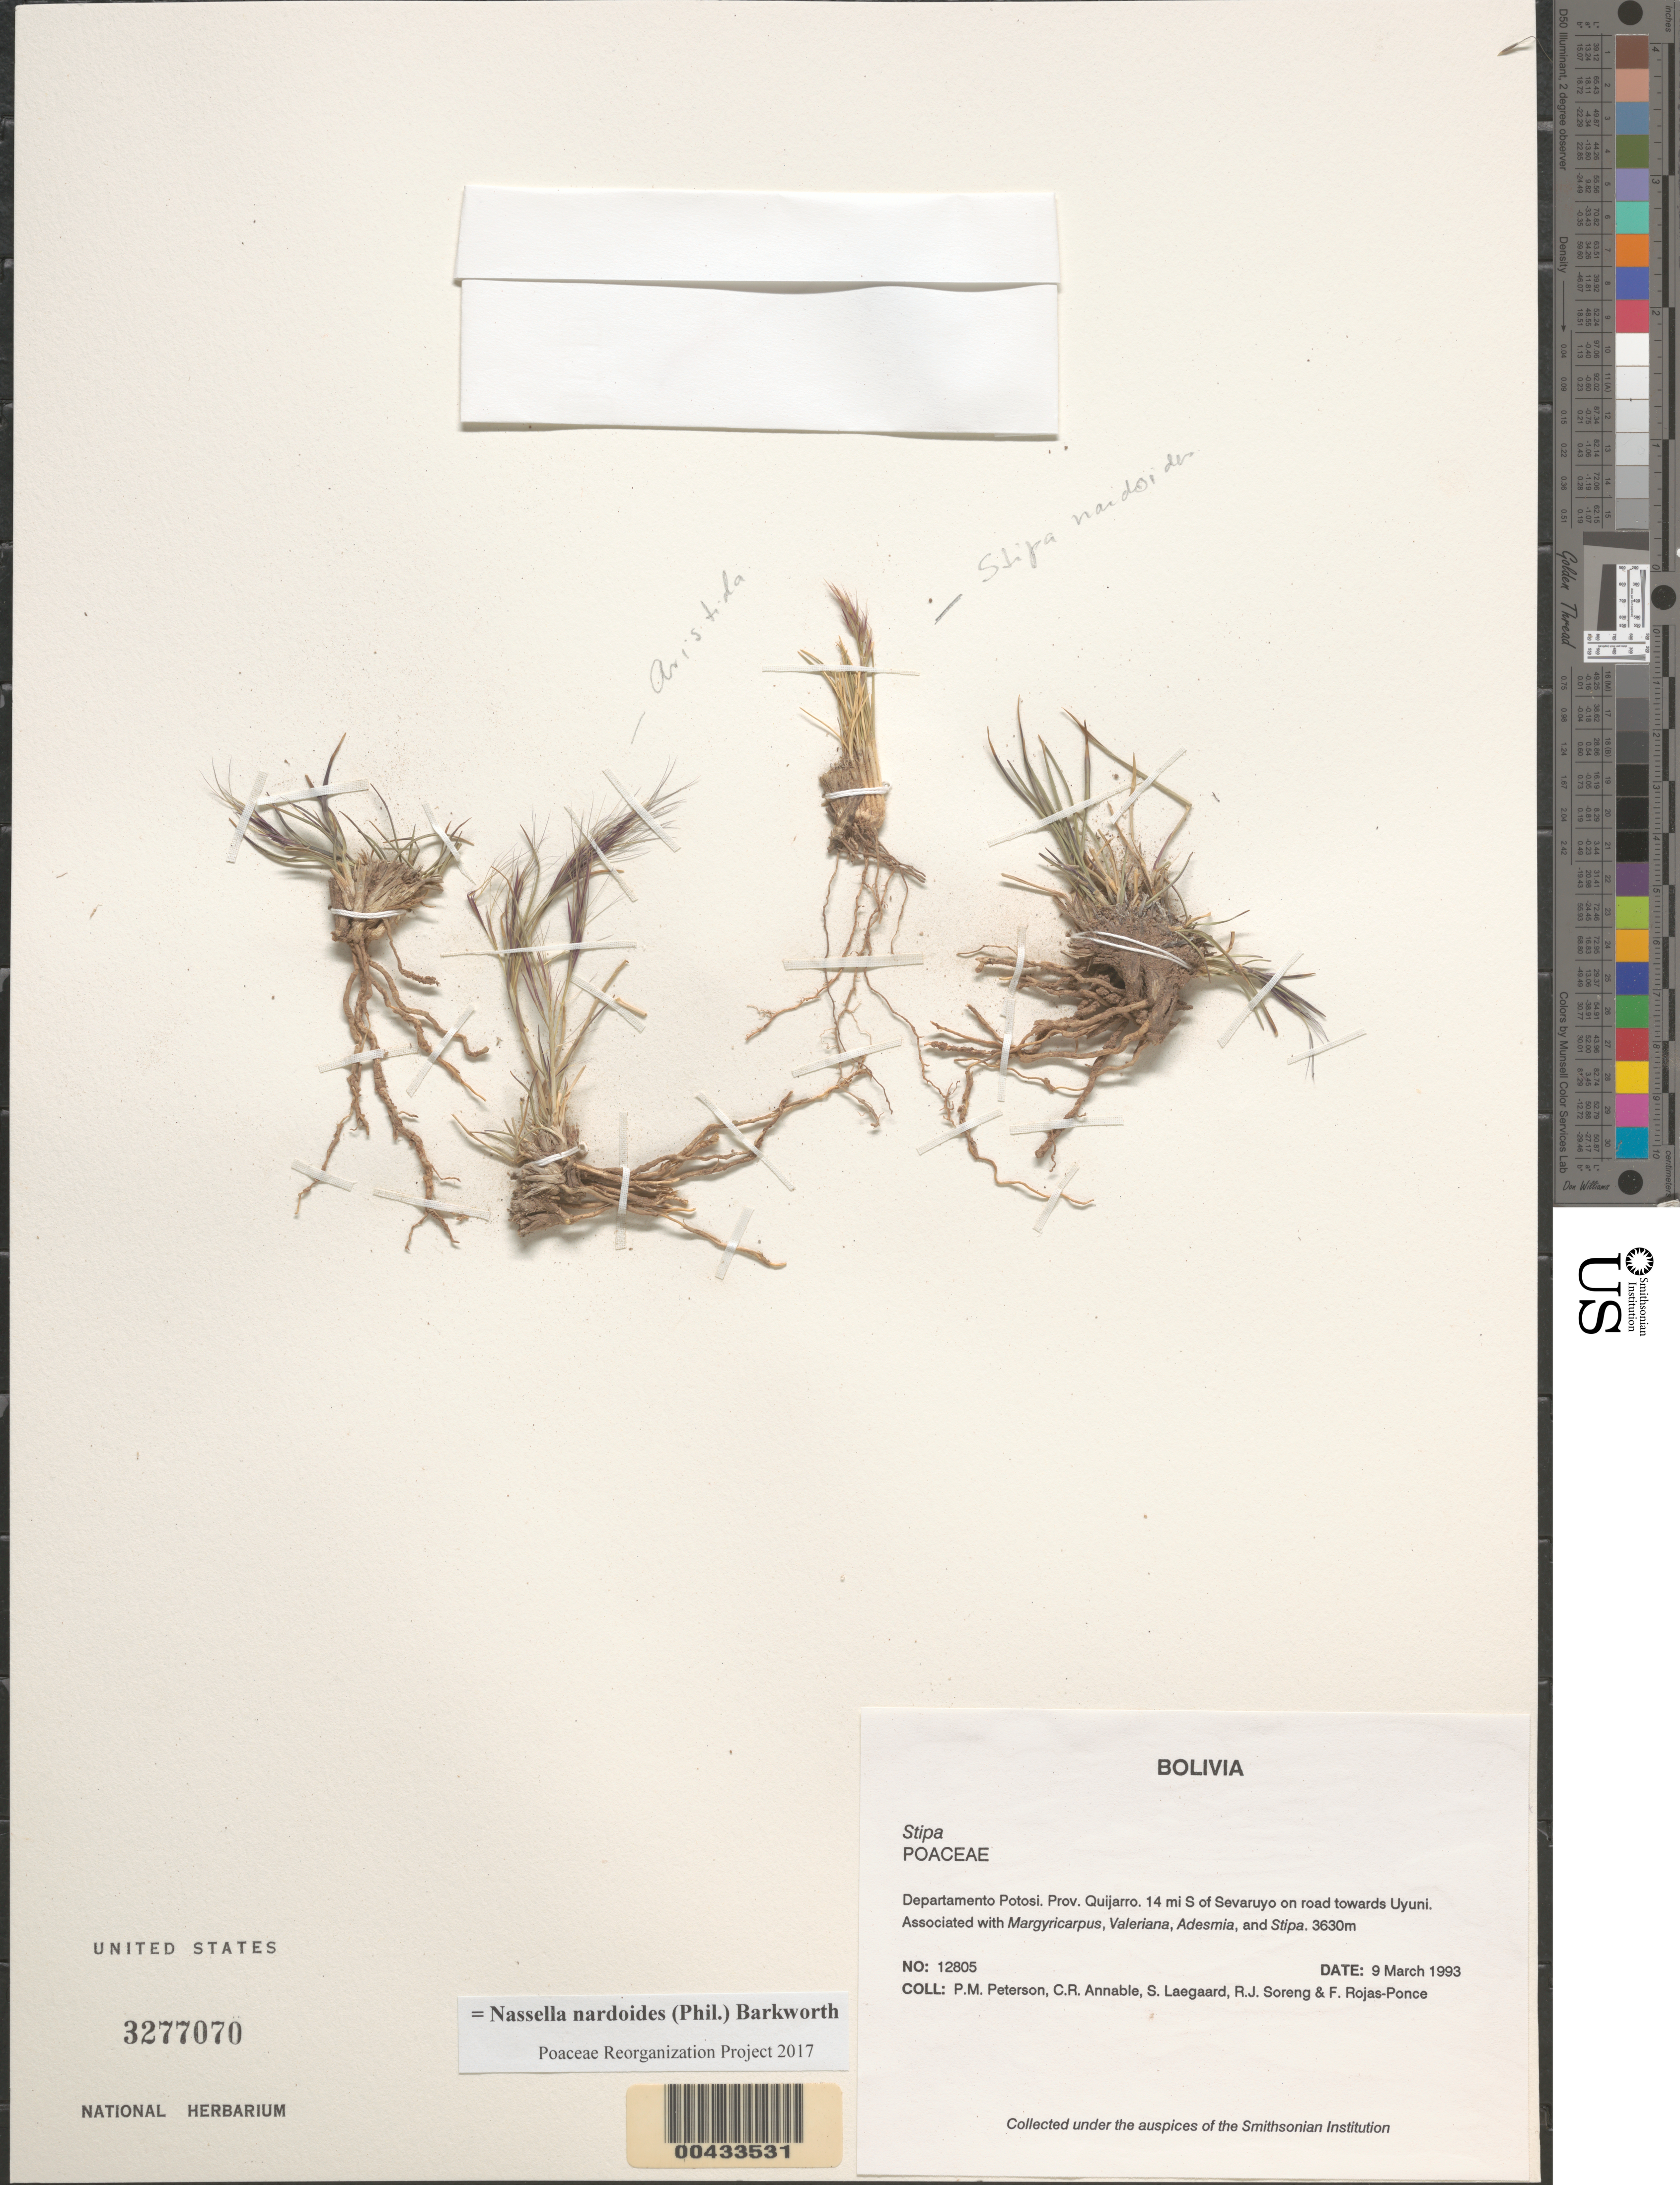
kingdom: Plantae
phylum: Tracheophyta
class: Liliopsida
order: Poales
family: Poaceae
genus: Nassella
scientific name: Nassella nardoides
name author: (Phil.) Barkworth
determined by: Poaceae Reorganization Project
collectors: P. M. Peterson, C. R. Annable, S. Lægaard, R. J. Soreng & F. Rojas-Ponce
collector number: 12805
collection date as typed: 09 Mar 1993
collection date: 1993-03-09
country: Bolivia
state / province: Potosí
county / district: Quijarro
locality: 14 mi S of Sevaruyo on road towards Uyuni.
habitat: Associated with Margyricarpus, Valeriana, Adesmia, and Stipa.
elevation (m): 3630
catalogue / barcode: US 3277070